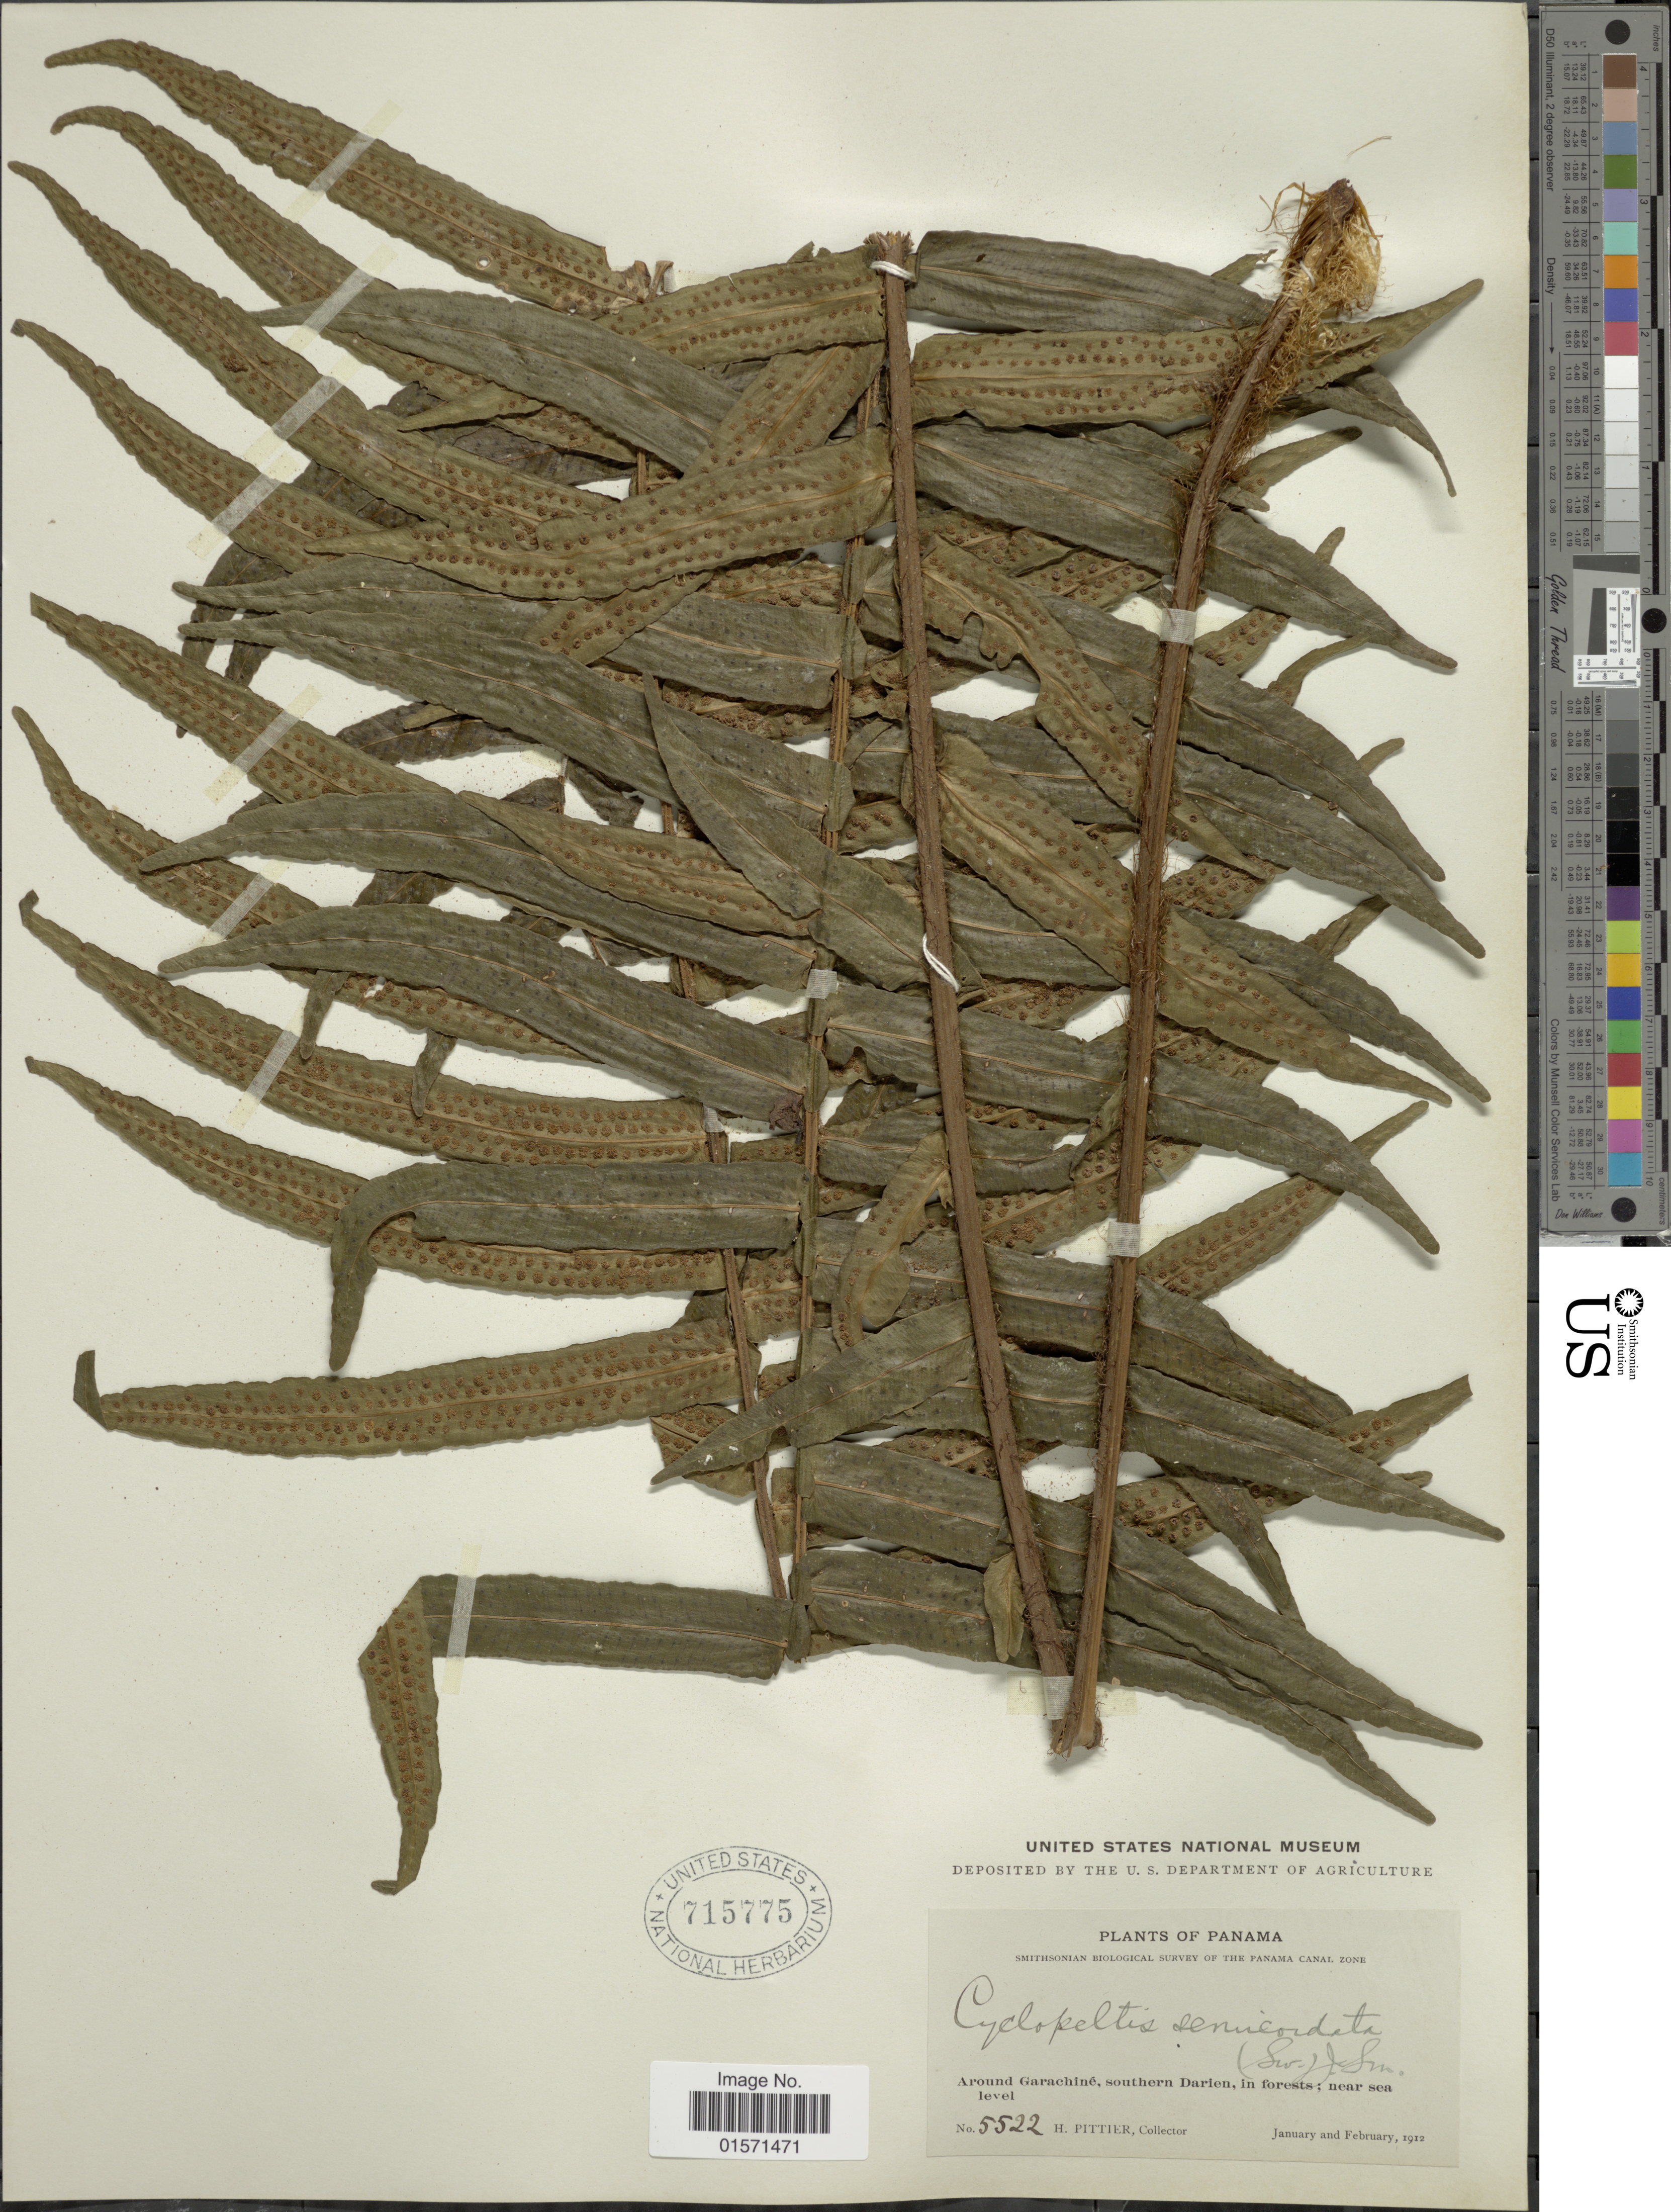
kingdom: Plantae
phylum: Tracheophyta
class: Polypodiopsida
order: Polypodiales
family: Lomariopsidaceae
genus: Cyclopeltis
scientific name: Cyclopeltis semicordata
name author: (Sw.) J. Sm.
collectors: H. F. Pittier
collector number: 5522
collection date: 1912-01/1912-02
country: Panama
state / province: Darién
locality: Sround Garachine, southern darine, in forests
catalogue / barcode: US 715775